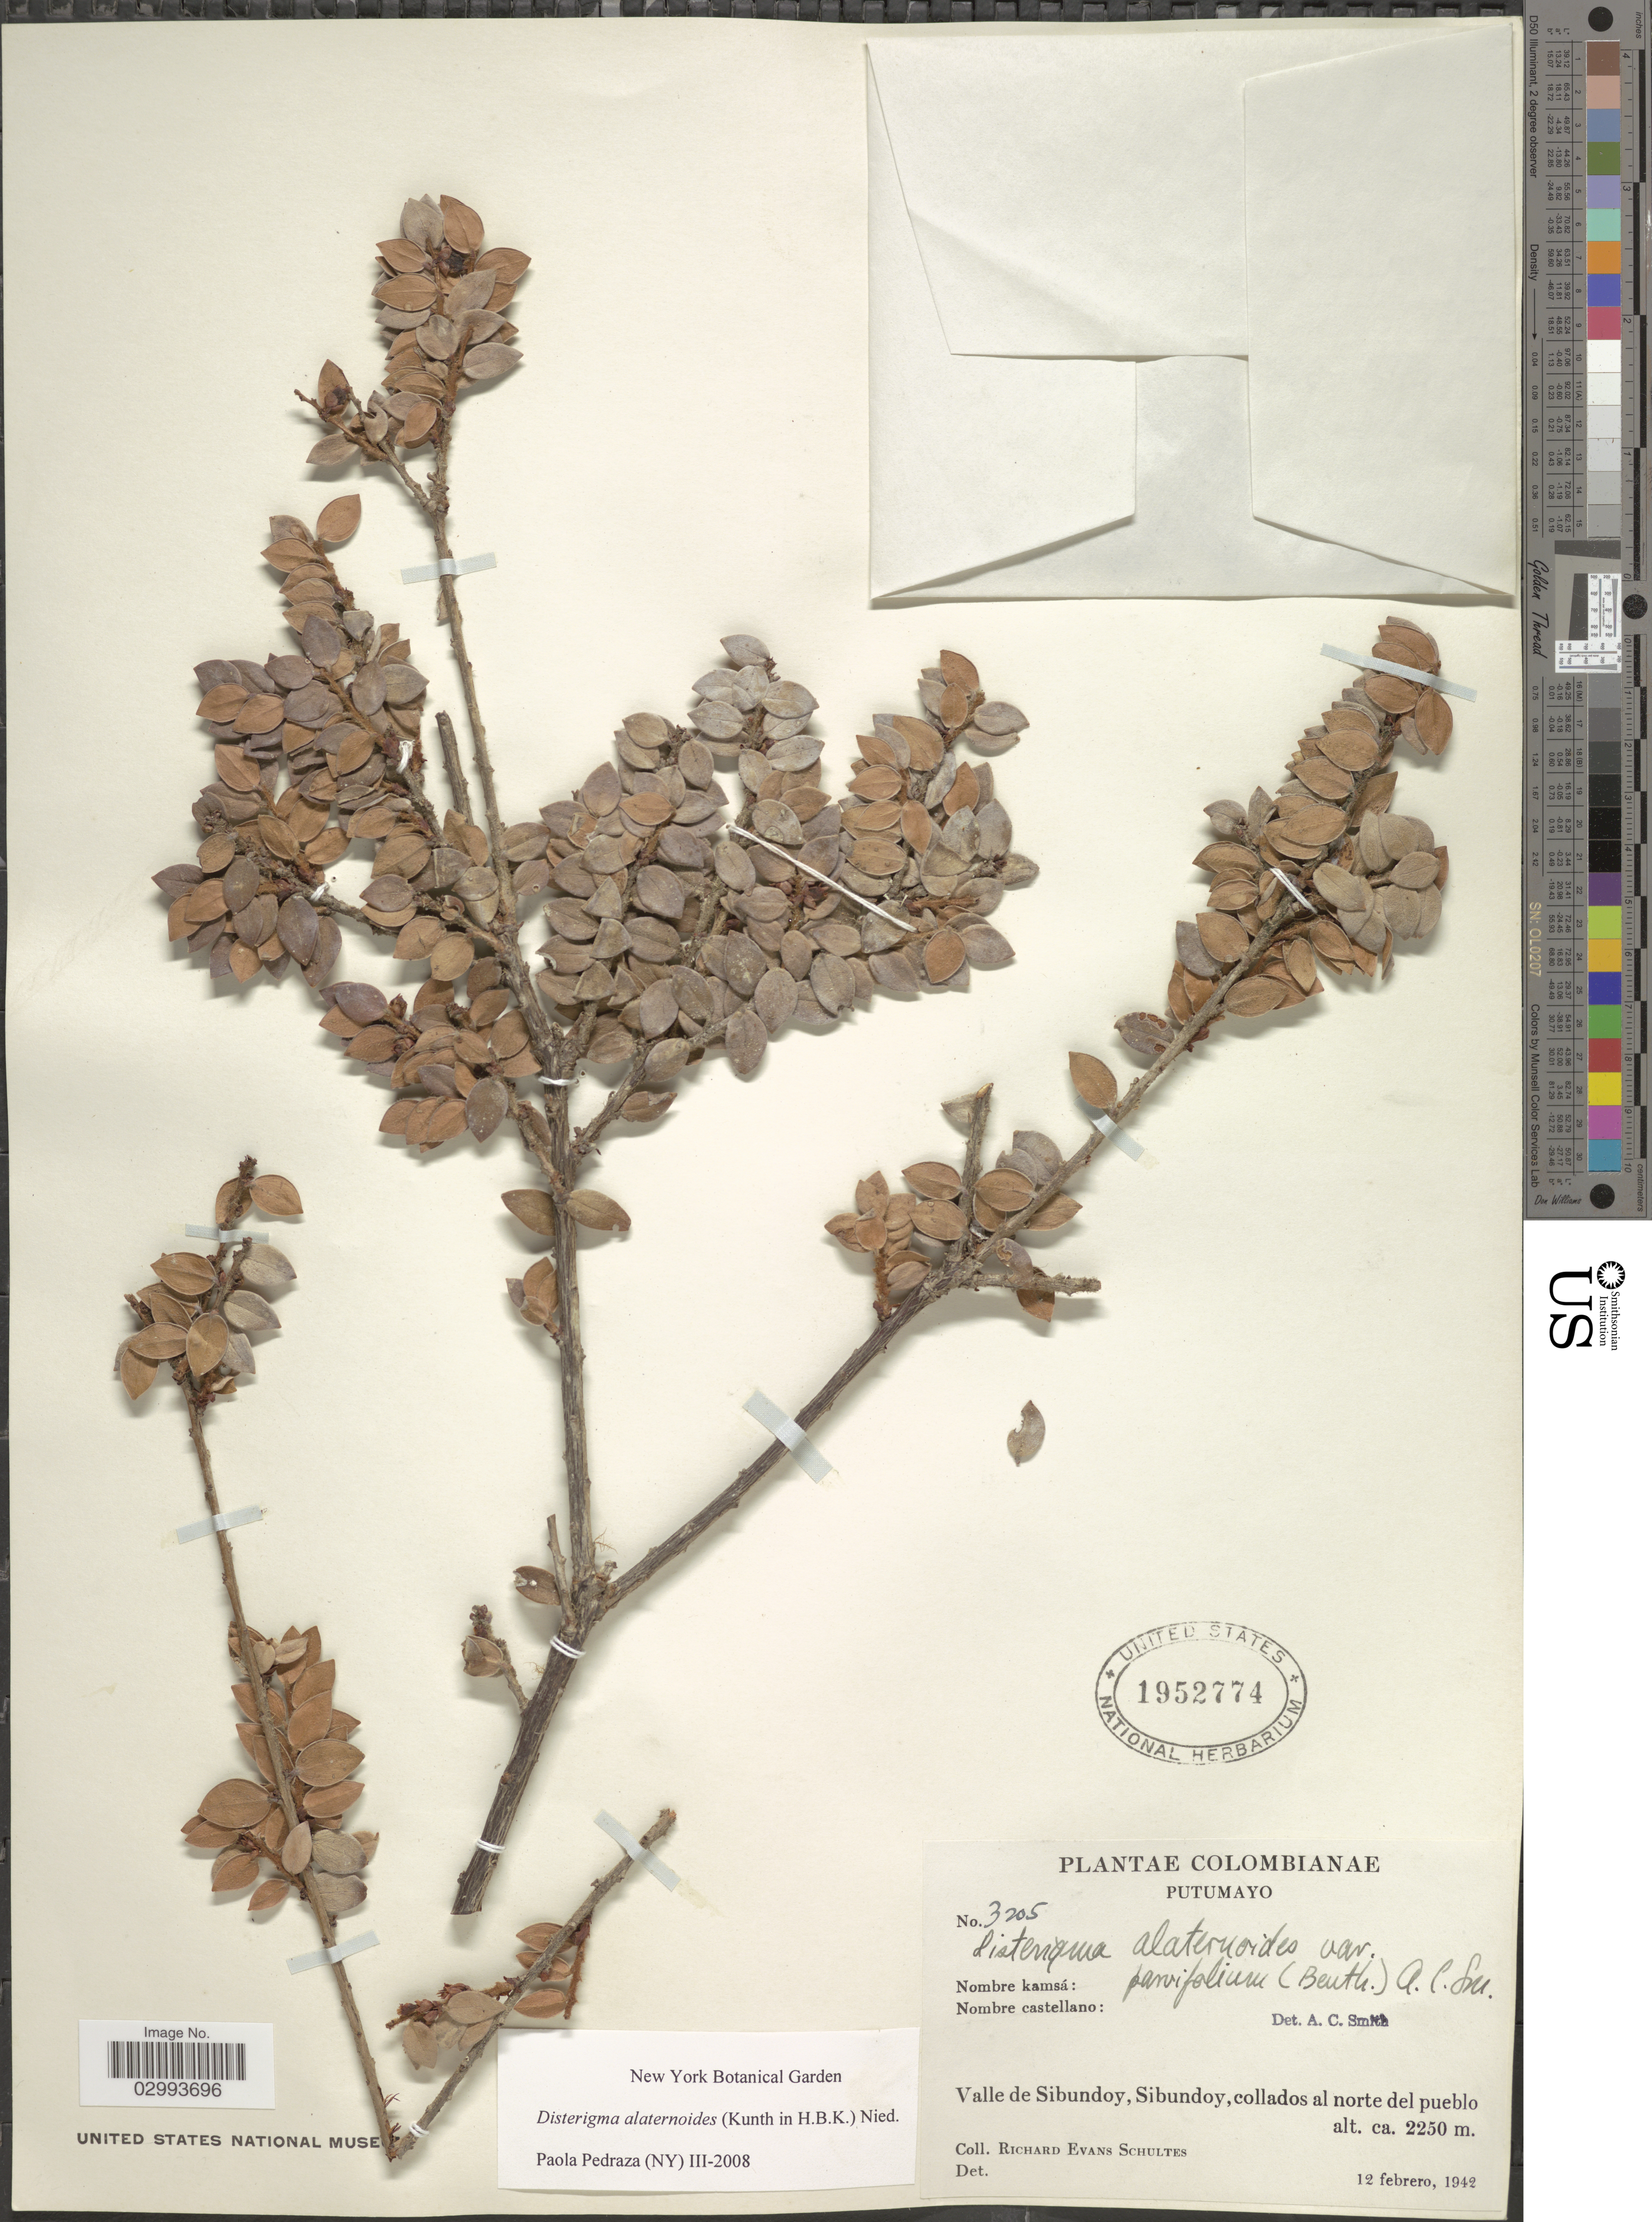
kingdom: Plantae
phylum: Tracheophyta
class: Magnoliopsida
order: Ericales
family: Ericaceae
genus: Disterigma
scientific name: Disterigma alaternoides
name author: (Kunth) Nied.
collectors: R. E. Schultes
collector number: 3205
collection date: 1942-02-12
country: Colombia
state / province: Putumayo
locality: Valle de Sibundoy, Sibundoy, collados al norte del pueblo.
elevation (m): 2250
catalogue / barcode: US 1952774